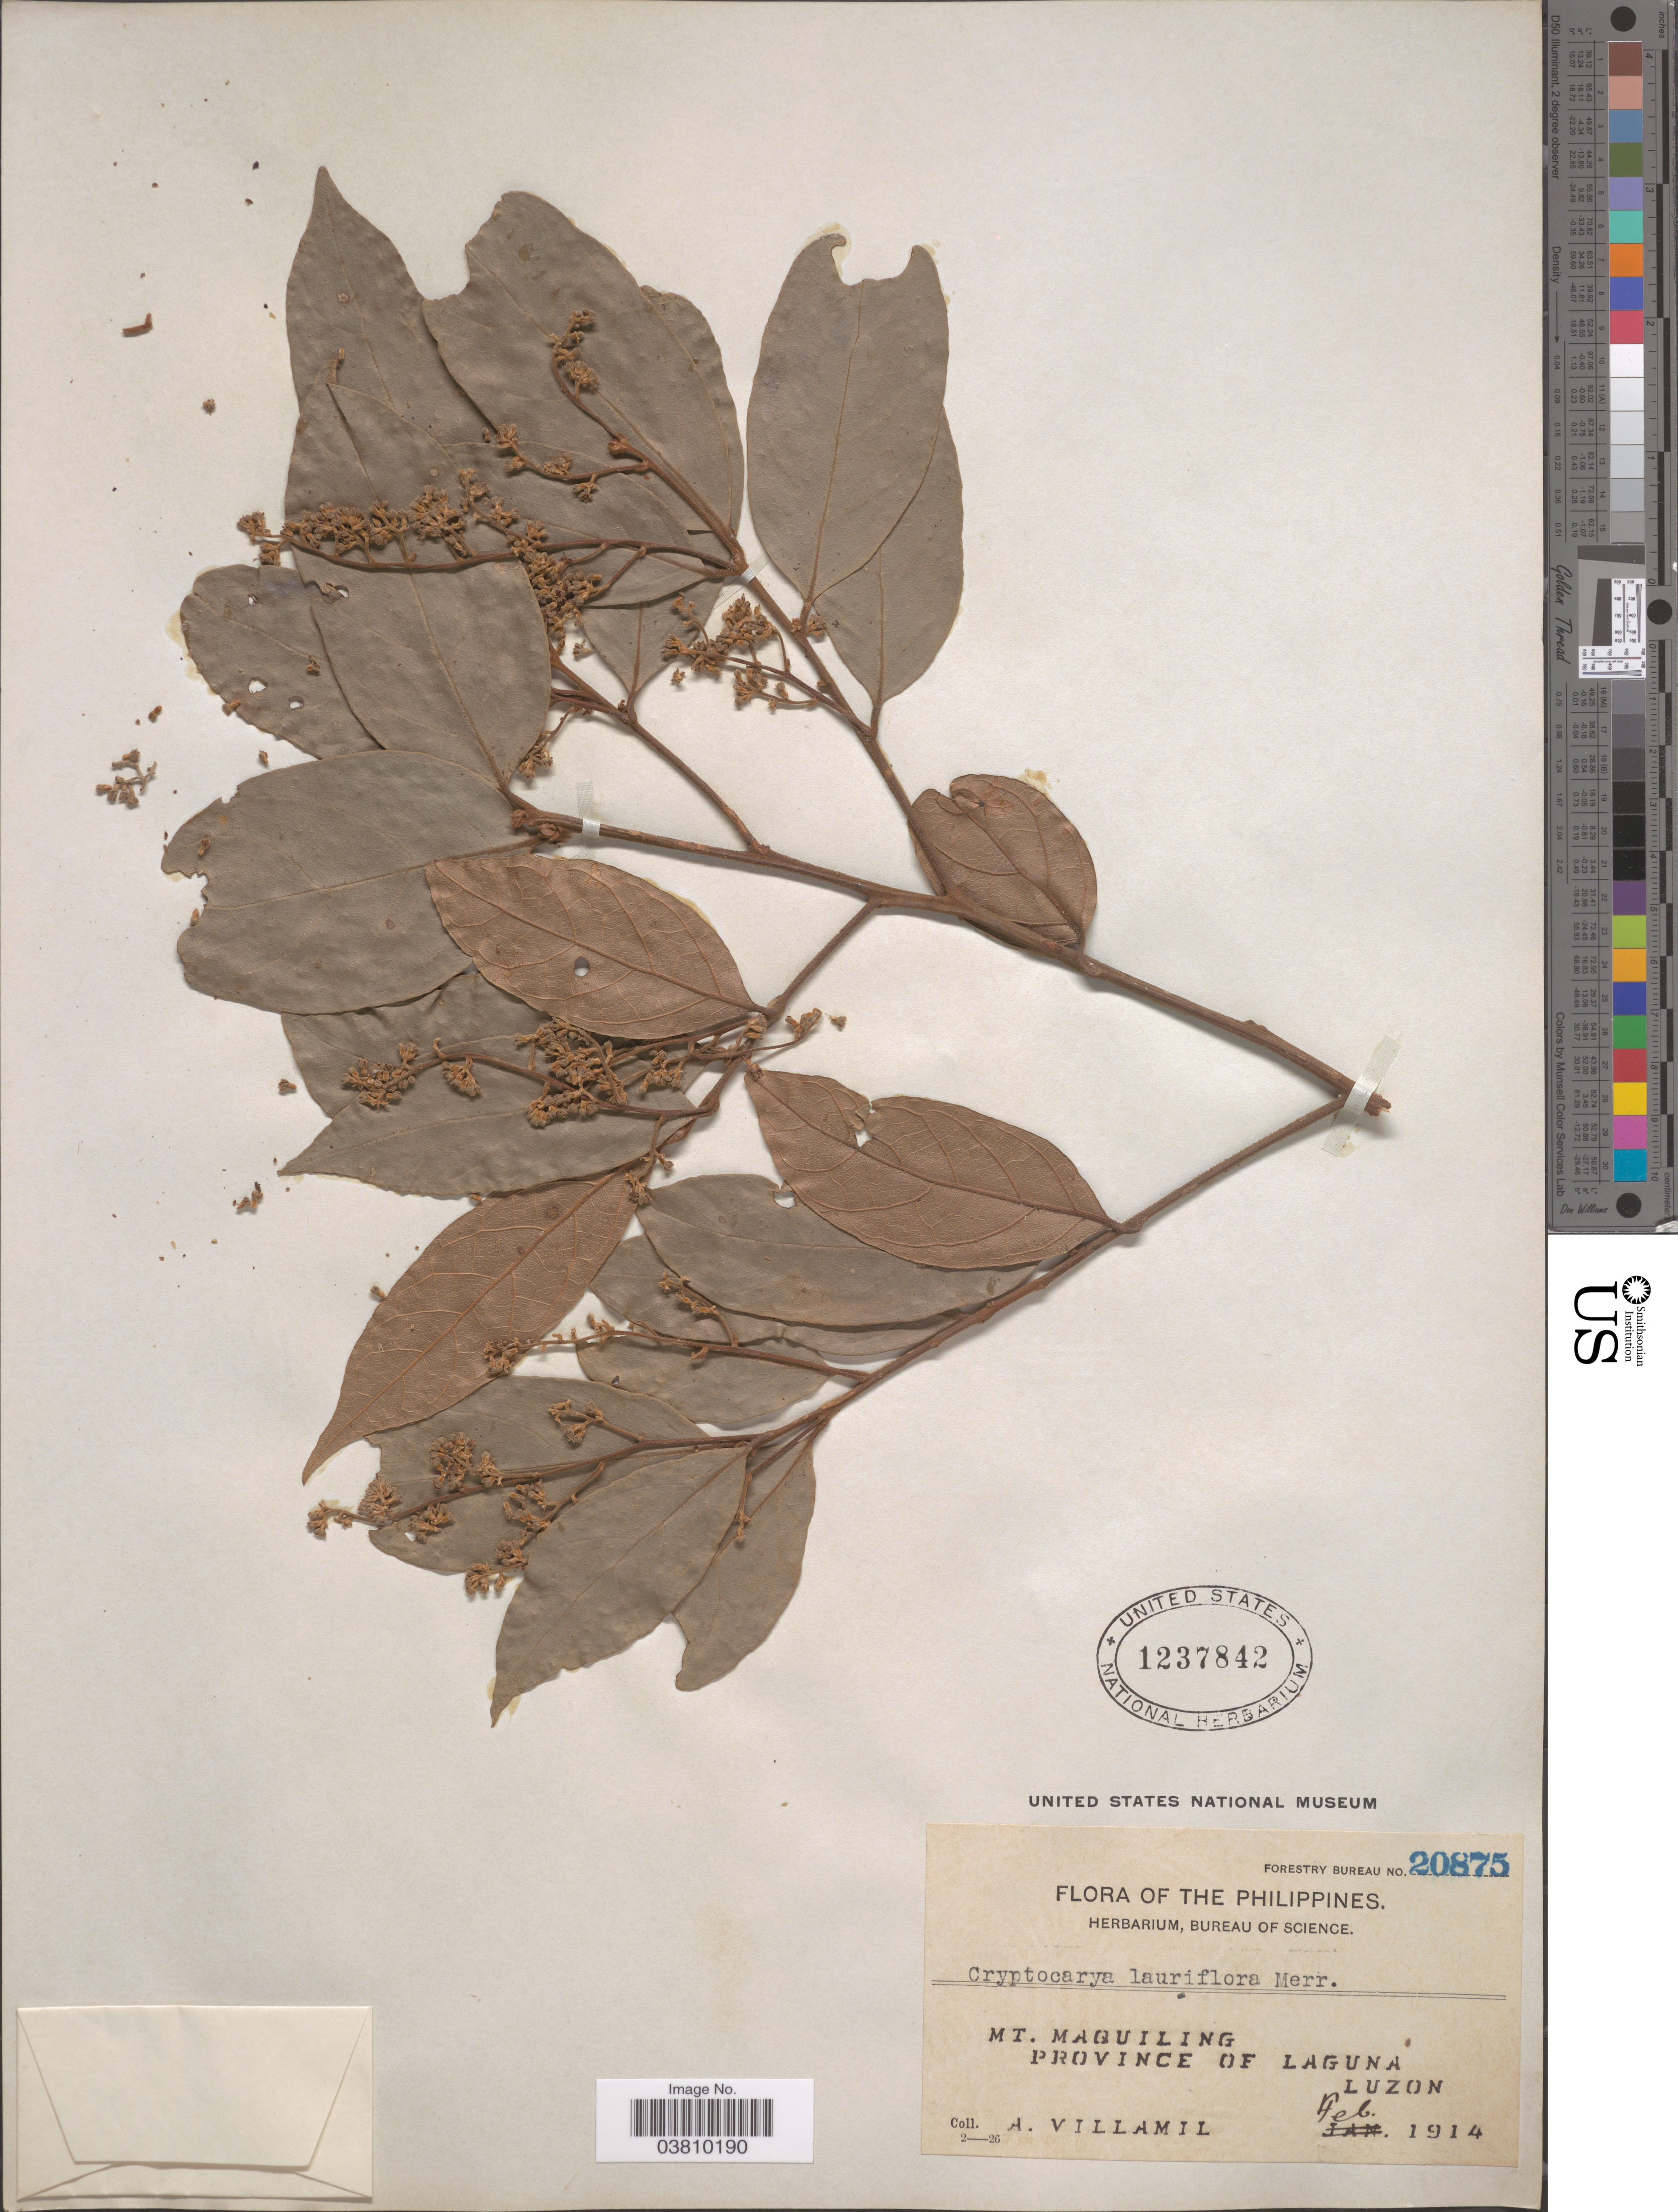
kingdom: Plantae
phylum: Tracheophyta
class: Magnoliopsida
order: Laurales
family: Lauraceae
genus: Cryptocarya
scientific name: Cryptocarya lauriflora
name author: (Blanco) Merr.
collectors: A. Villamil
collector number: Forestry Bureau 20875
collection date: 1914-02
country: Philippines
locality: Mt. Maquiling. Province of Laguna, Luzon.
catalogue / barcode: US 1237842